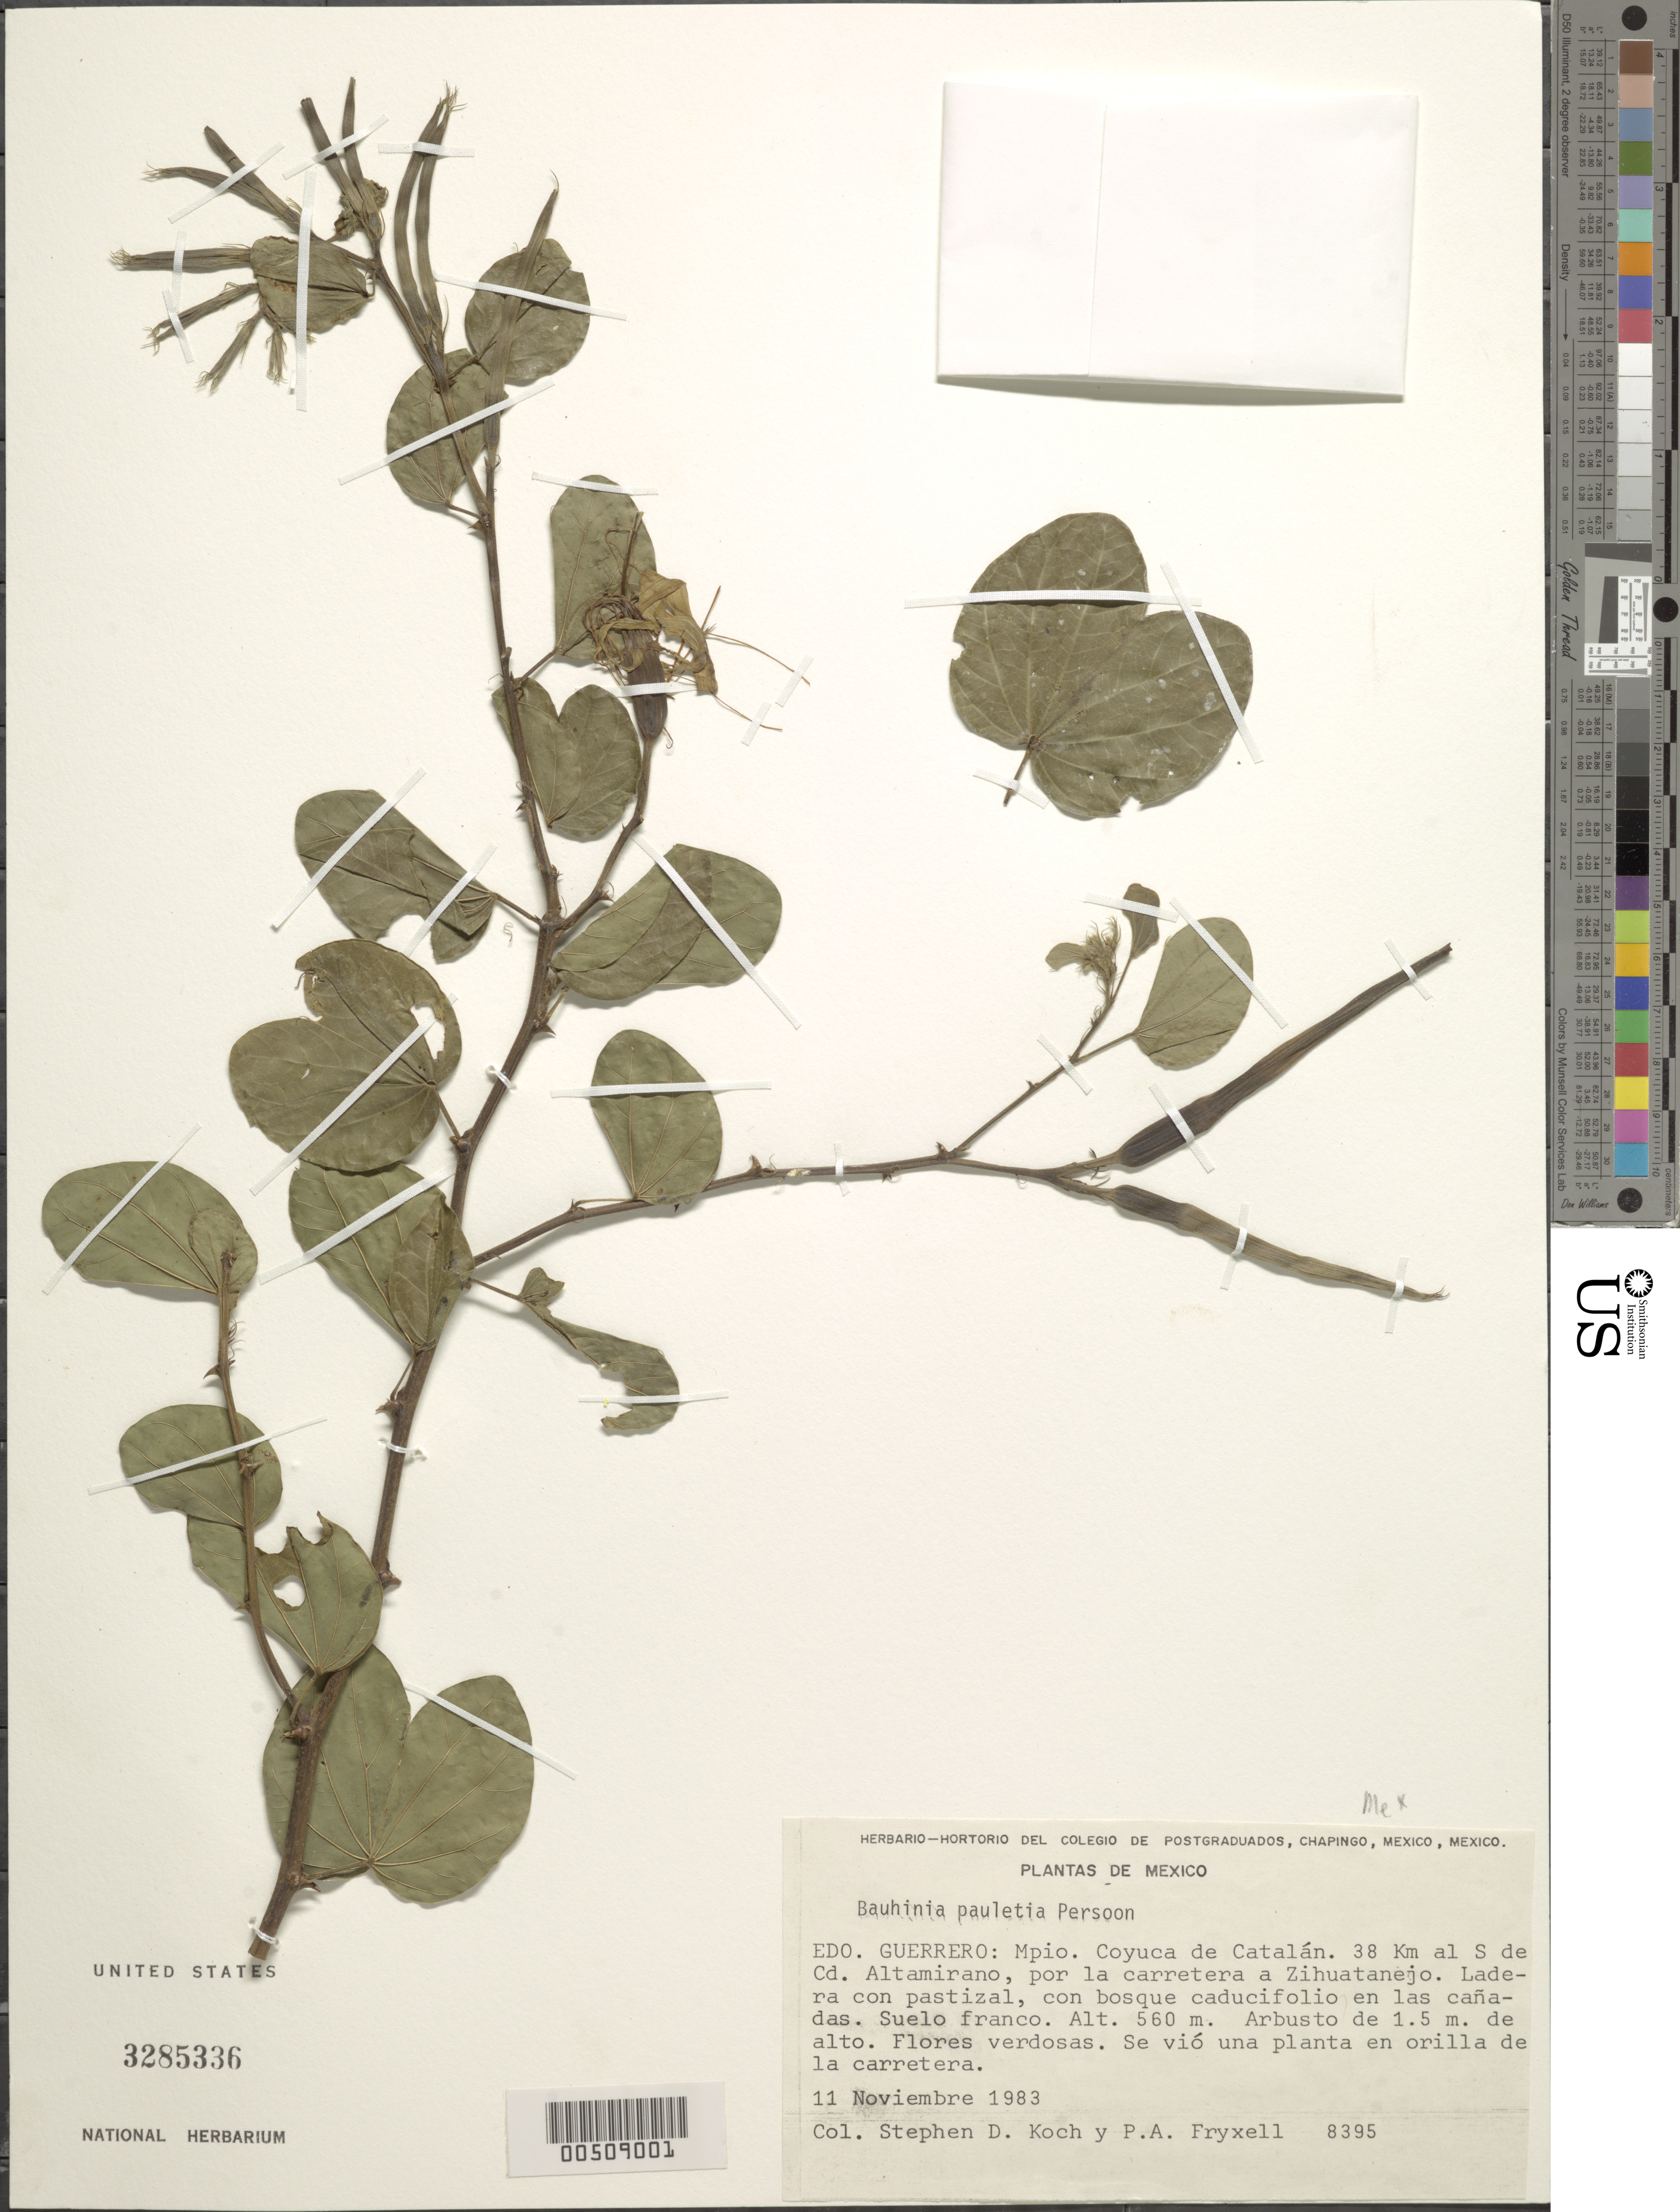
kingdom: Plantae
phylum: Tracheophyta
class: Magnoliopsida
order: Fabales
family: Fabaceae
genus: Bauhinia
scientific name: Bauhinia pauletia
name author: Pers.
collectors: S. D. Koch & P. A. Fryxell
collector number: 8395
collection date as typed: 11 Nov 1983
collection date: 1983-11-11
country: Mexico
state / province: Guerrero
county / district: Coyuca De Benítez / Coyuca De Catalán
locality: Coyuca mun. (?), Catalan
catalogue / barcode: US 3285336